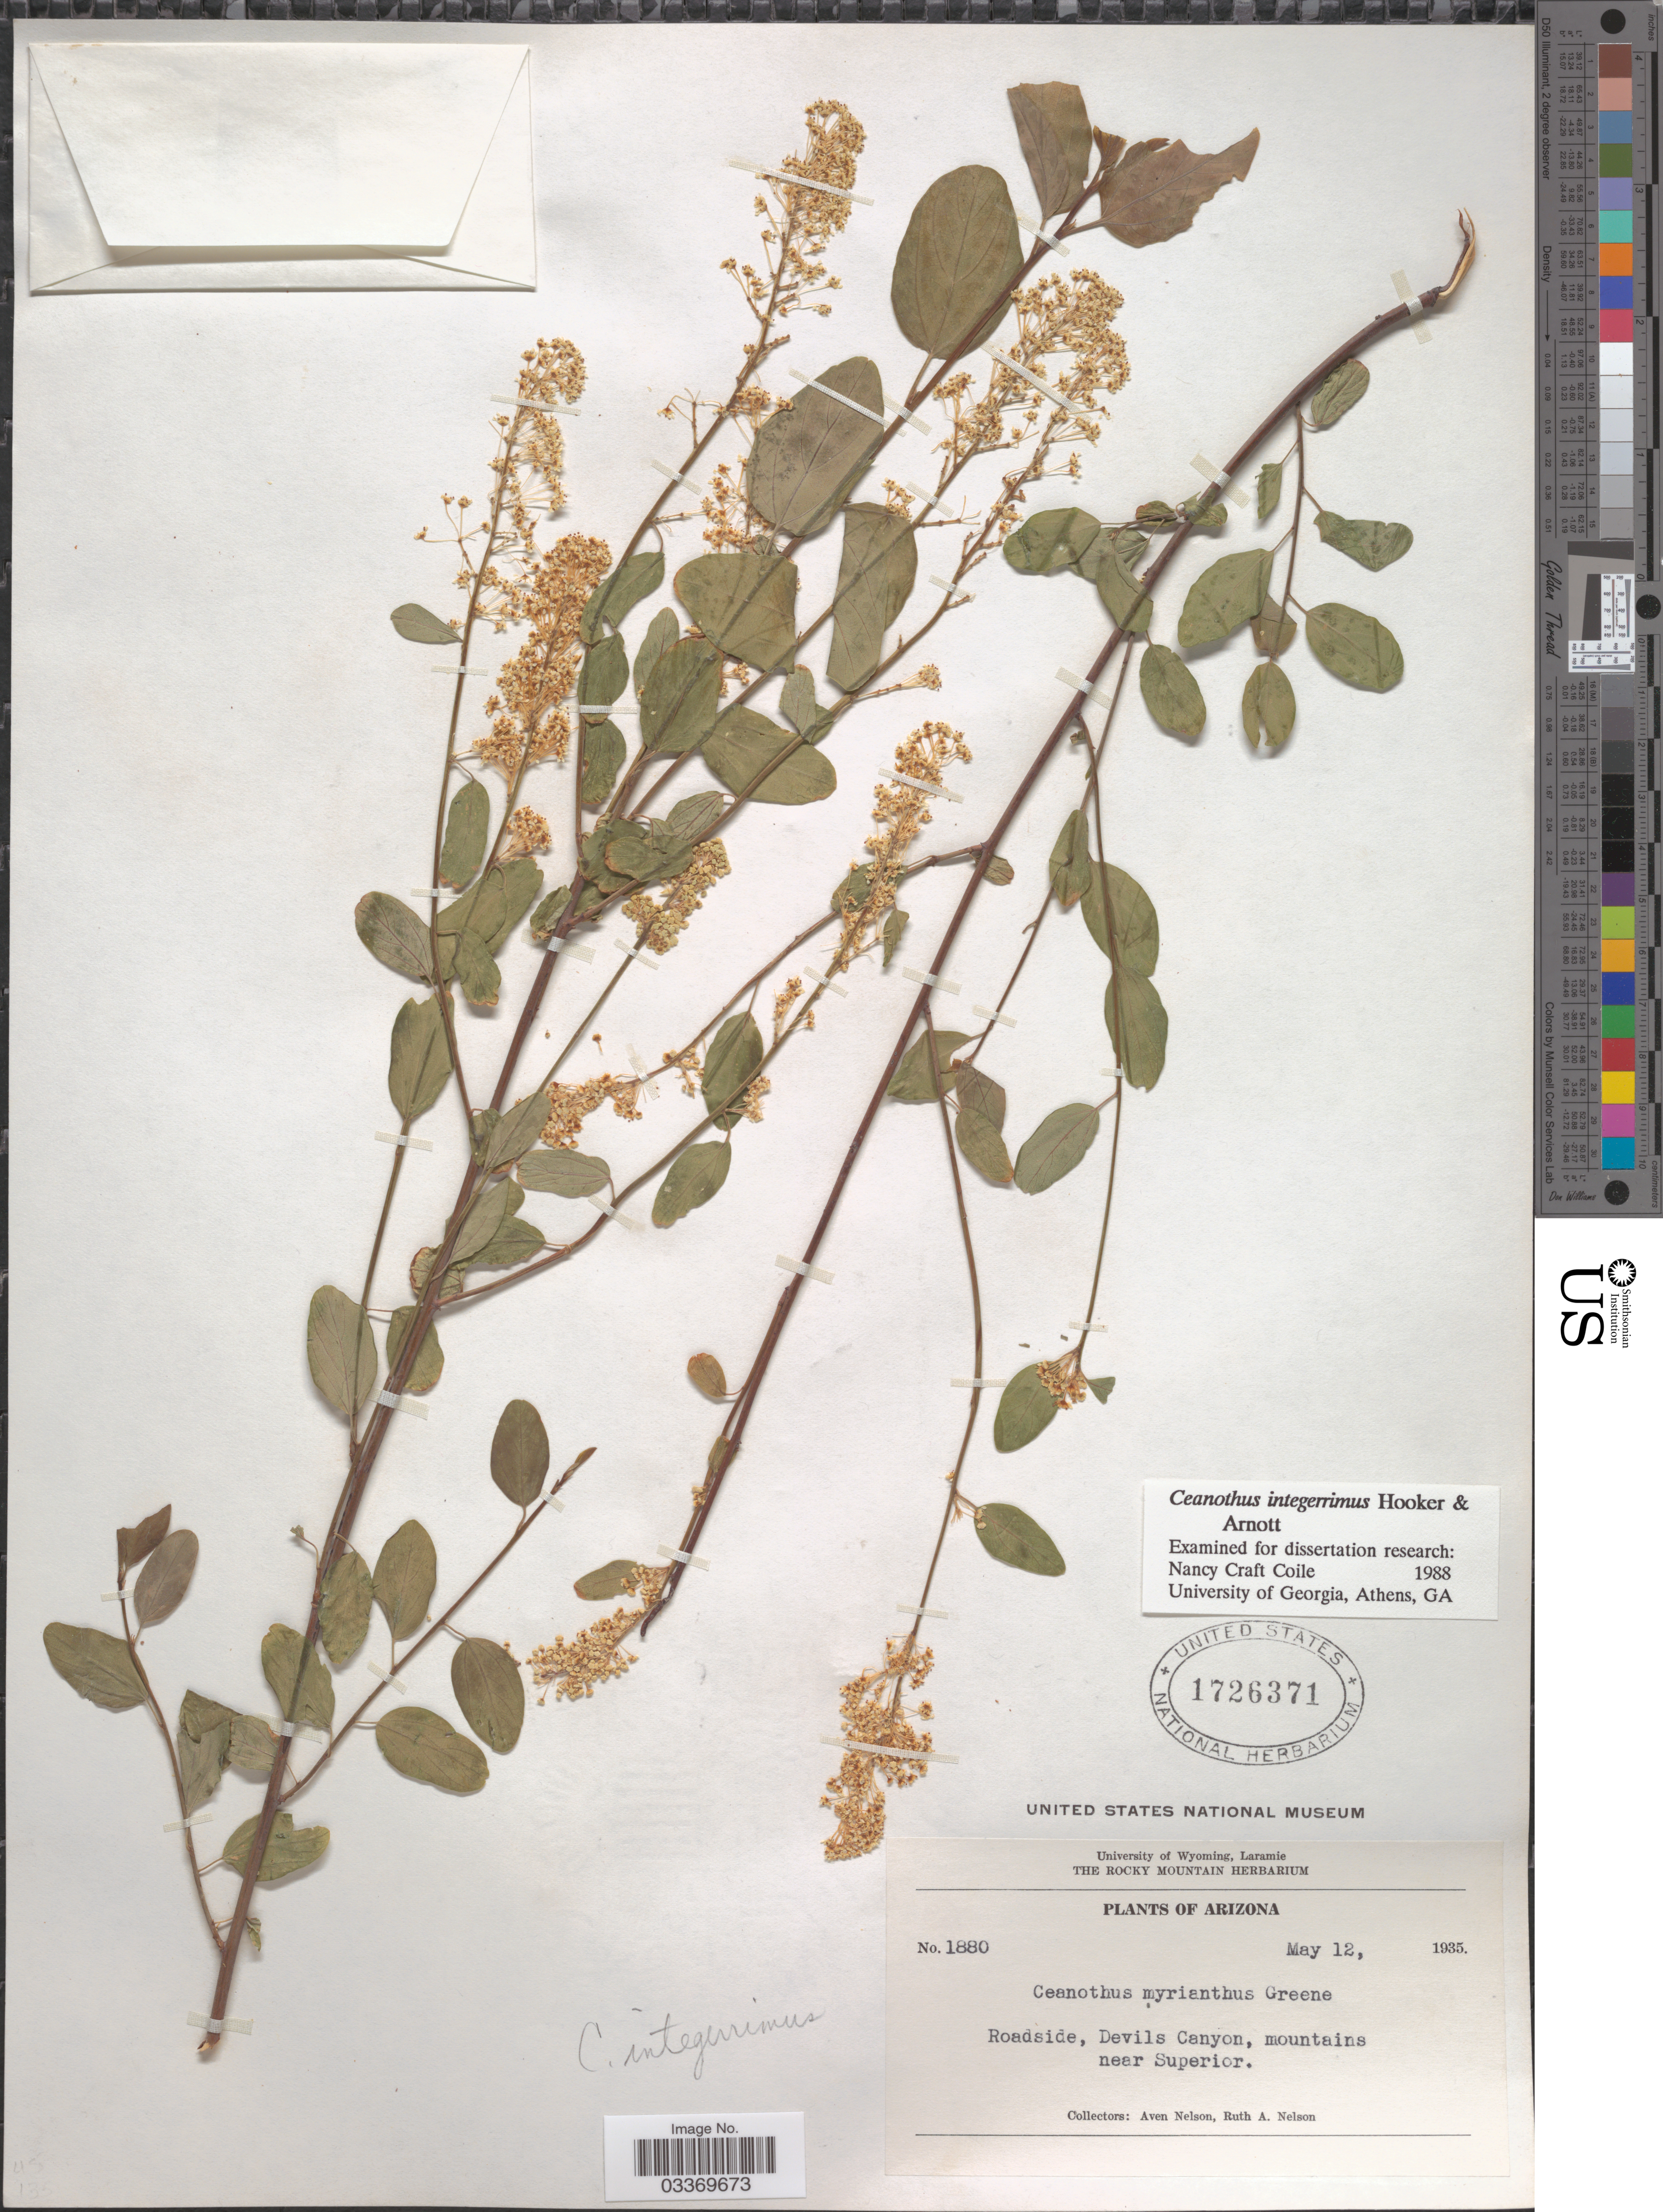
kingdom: Plantae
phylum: Tracheophyta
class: Magnoliopsida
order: Rosales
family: Rhamnaceae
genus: Ceanothus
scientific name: Ceanothus integerrimus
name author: Hook. & Arn.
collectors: A. Nelson & R. A. Nelson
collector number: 1880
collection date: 1935-05-12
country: United States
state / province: Arizona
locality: Roadside, Devils Canyon, mountains near Superior.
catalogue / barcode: US 1726371